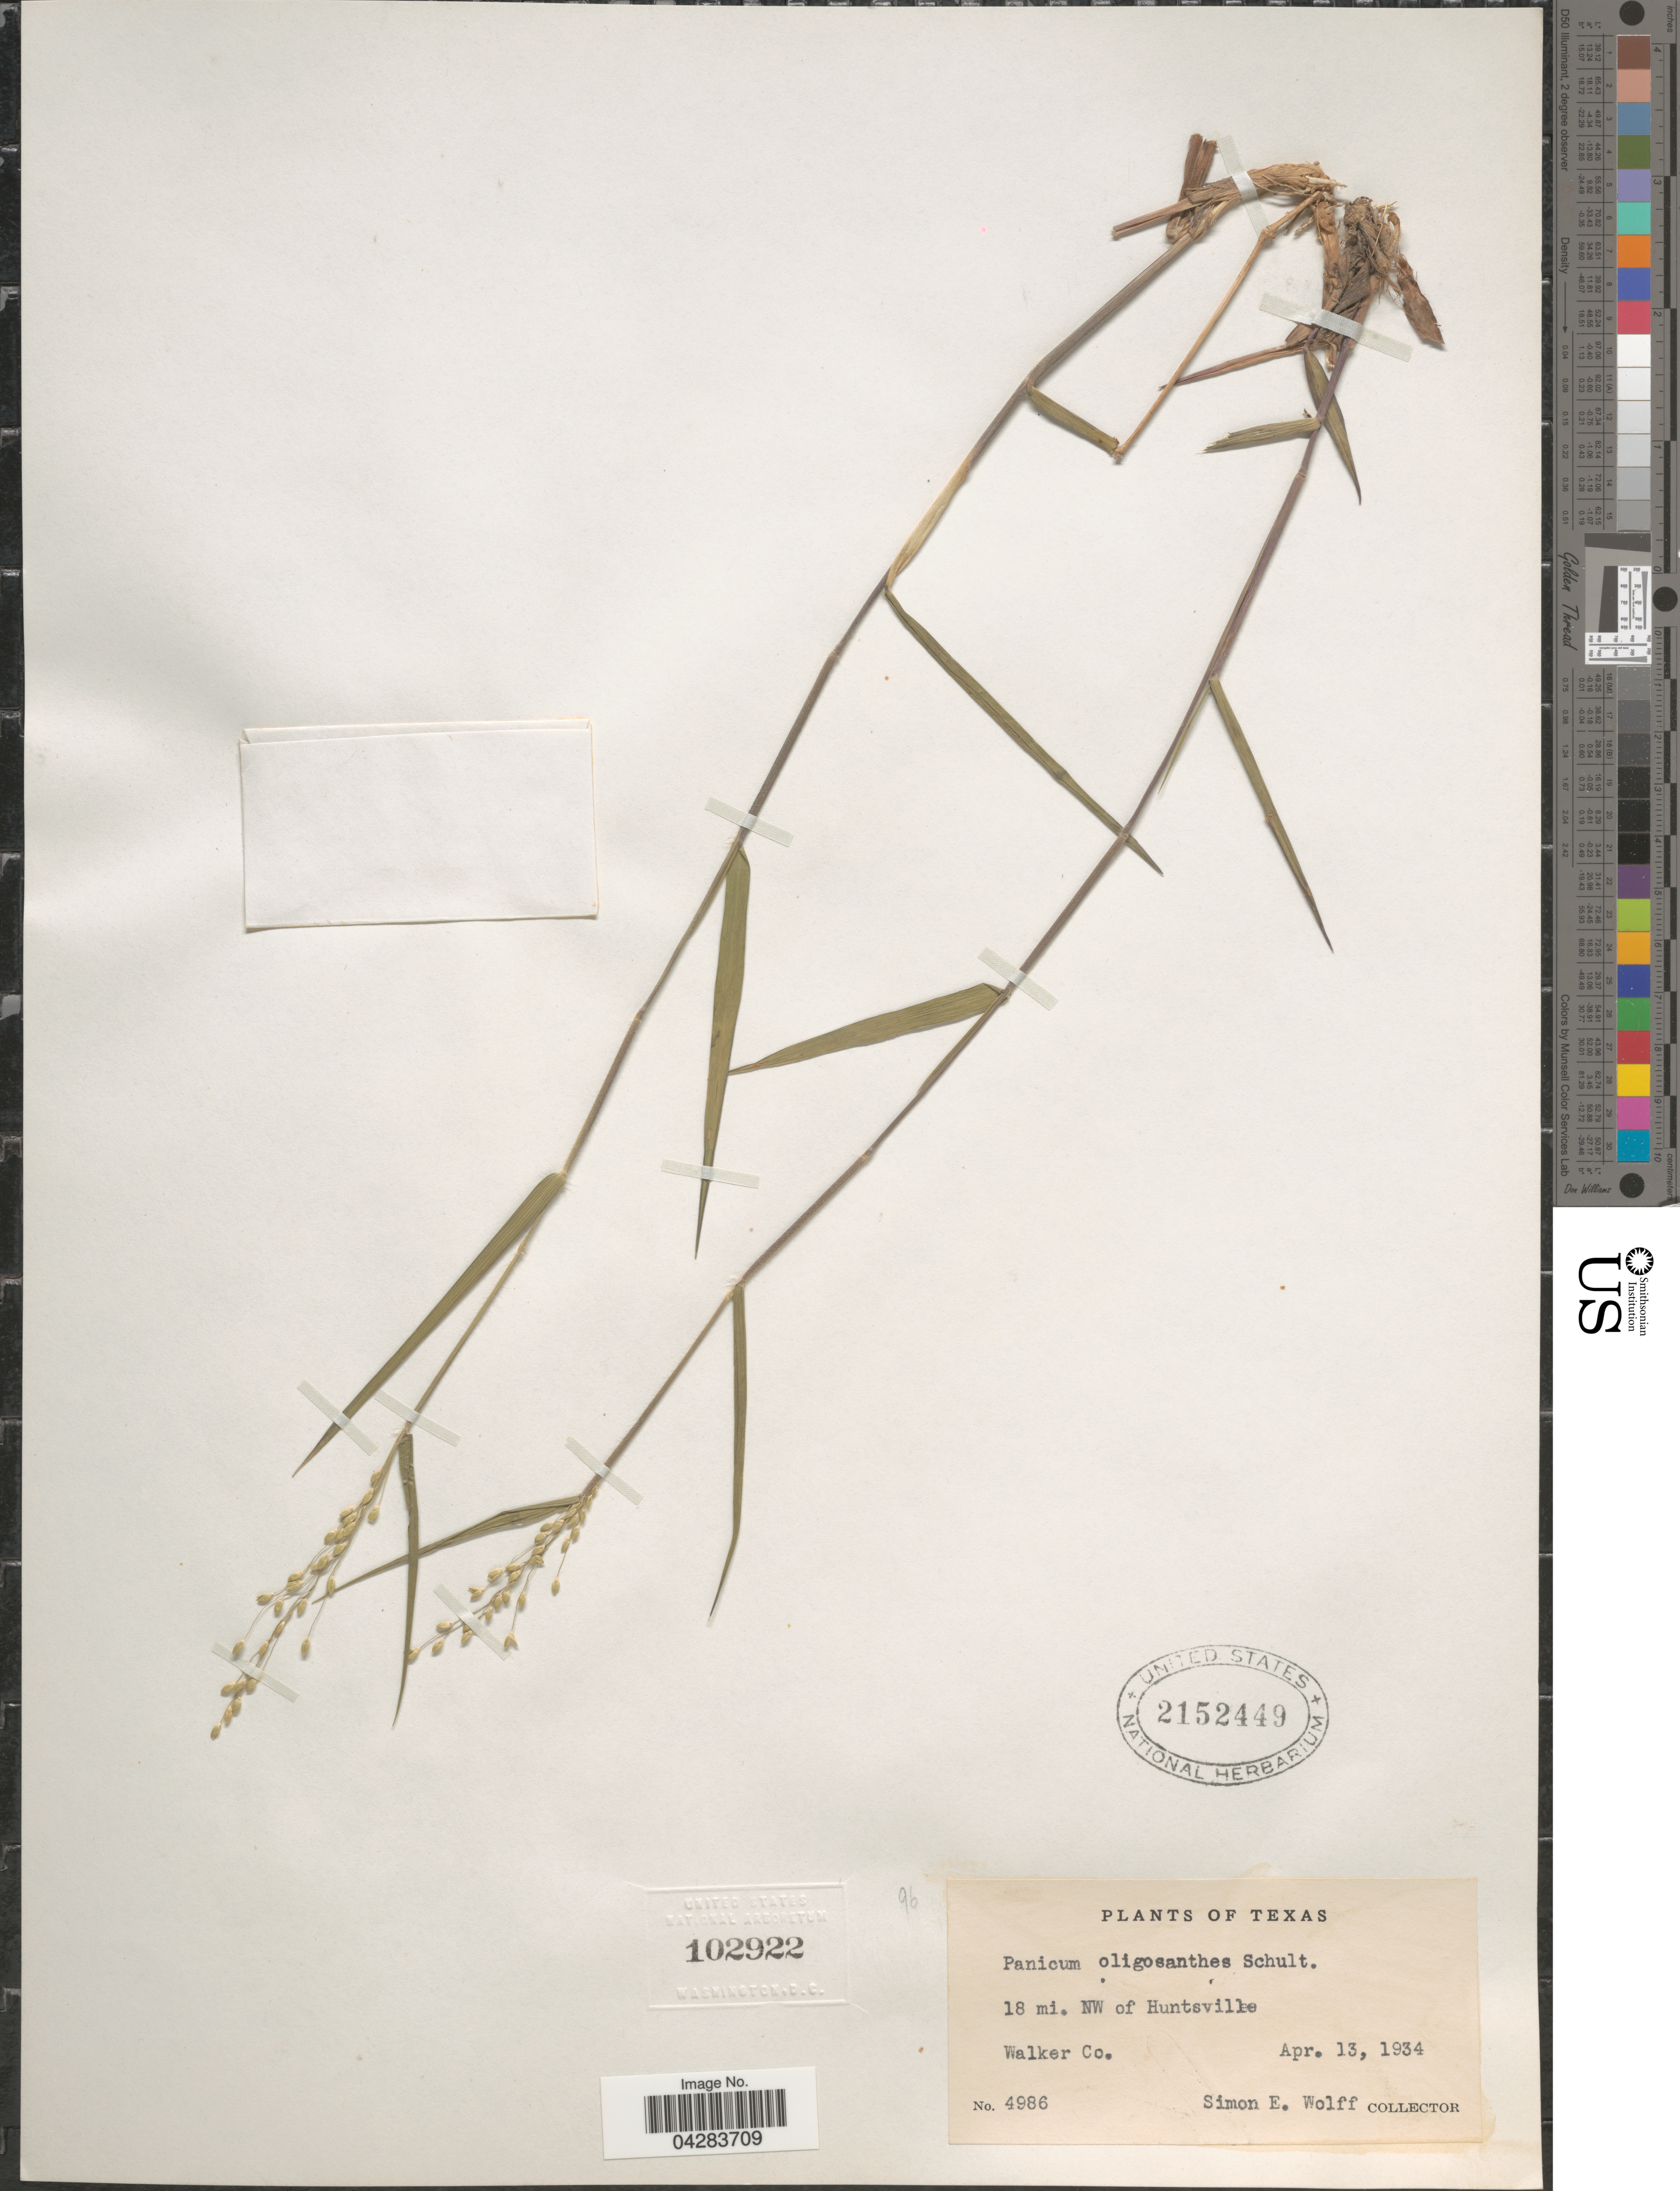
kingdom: Plantae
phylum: Tracheophyta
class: Liliopsida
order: Poales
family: Poaceae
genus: Dichanthelium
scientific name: Dichanthelium oligosanthes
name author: (Schult.) Gould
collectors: S. E. Wolff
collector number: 4986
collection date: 1934-04-13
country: United States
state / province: Texas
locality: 18 mi. NW of Huntsville. Walker Co.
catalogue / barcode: US 2152449